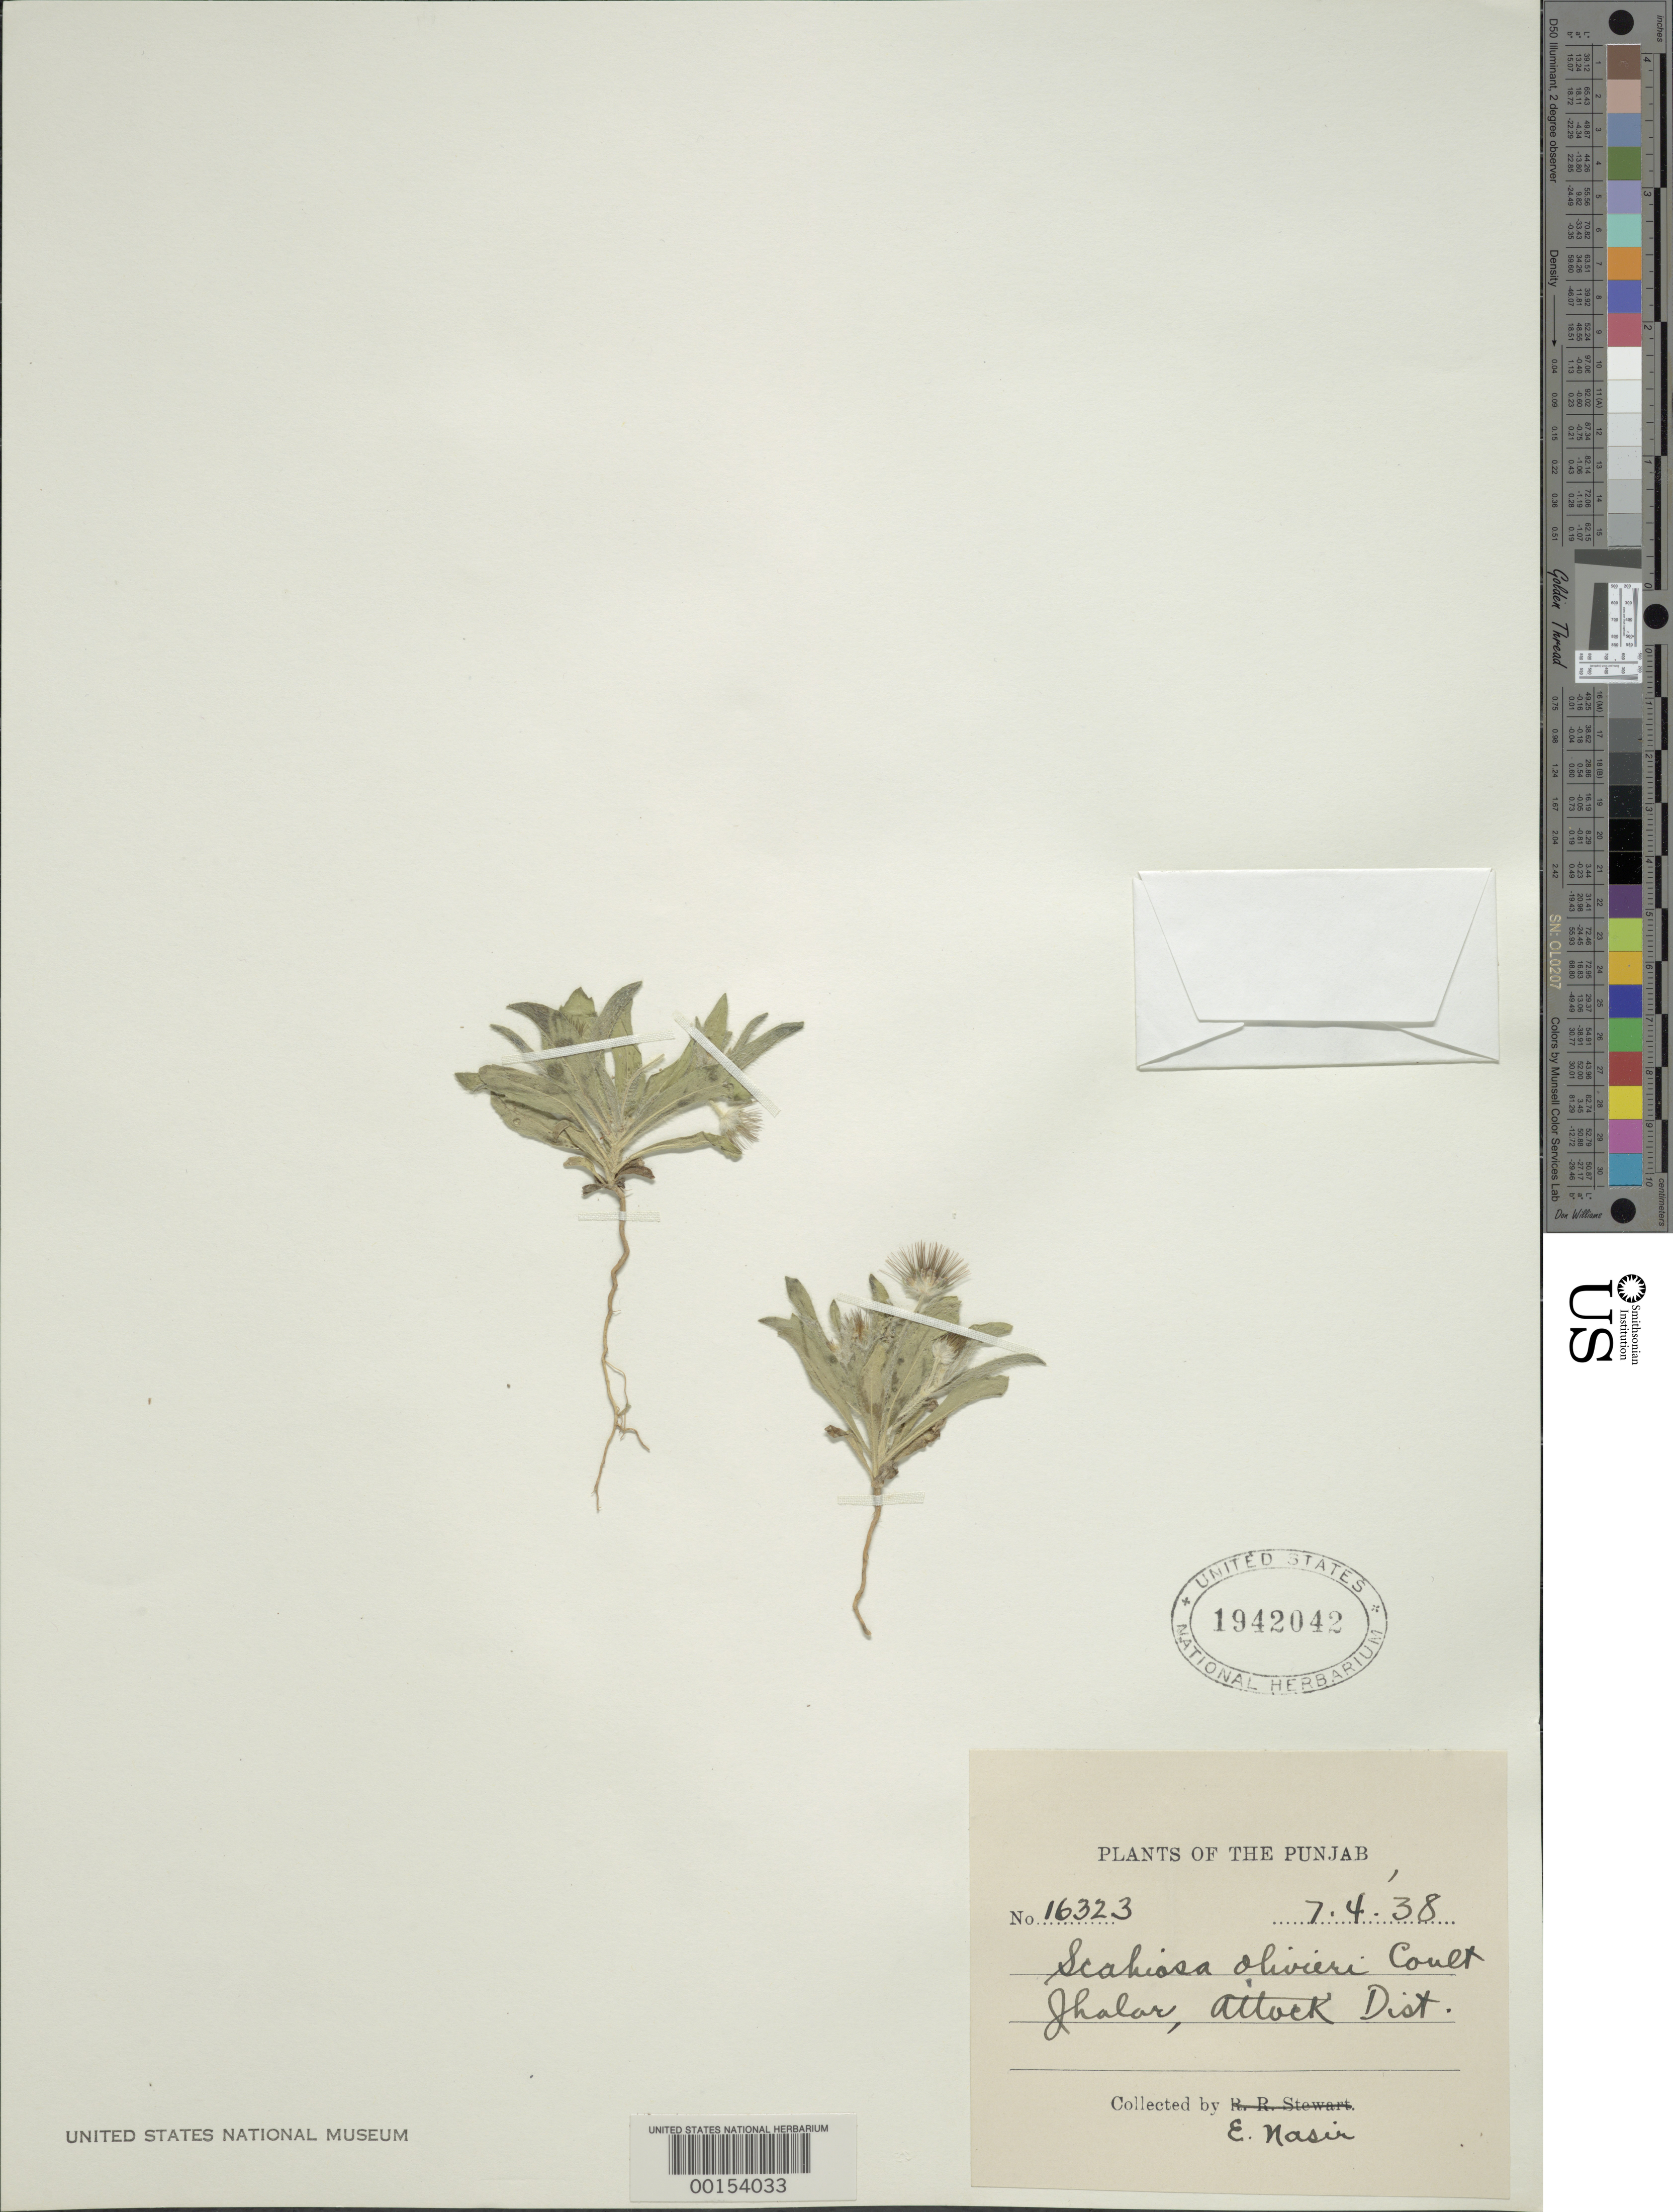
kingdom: Plantae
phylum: Tracheophyta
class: Magnoliopsida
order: Dipsacales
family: Caprifoliaceae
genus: Scabiosa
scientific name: Scabiosa olivieri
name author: Coult.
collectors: E. Nasir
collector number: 16323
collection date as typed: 04 Jul 1938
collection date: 1938-07-04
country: India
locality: Punjab, Jhalar, Attock Dist.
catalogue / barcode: US 1942042